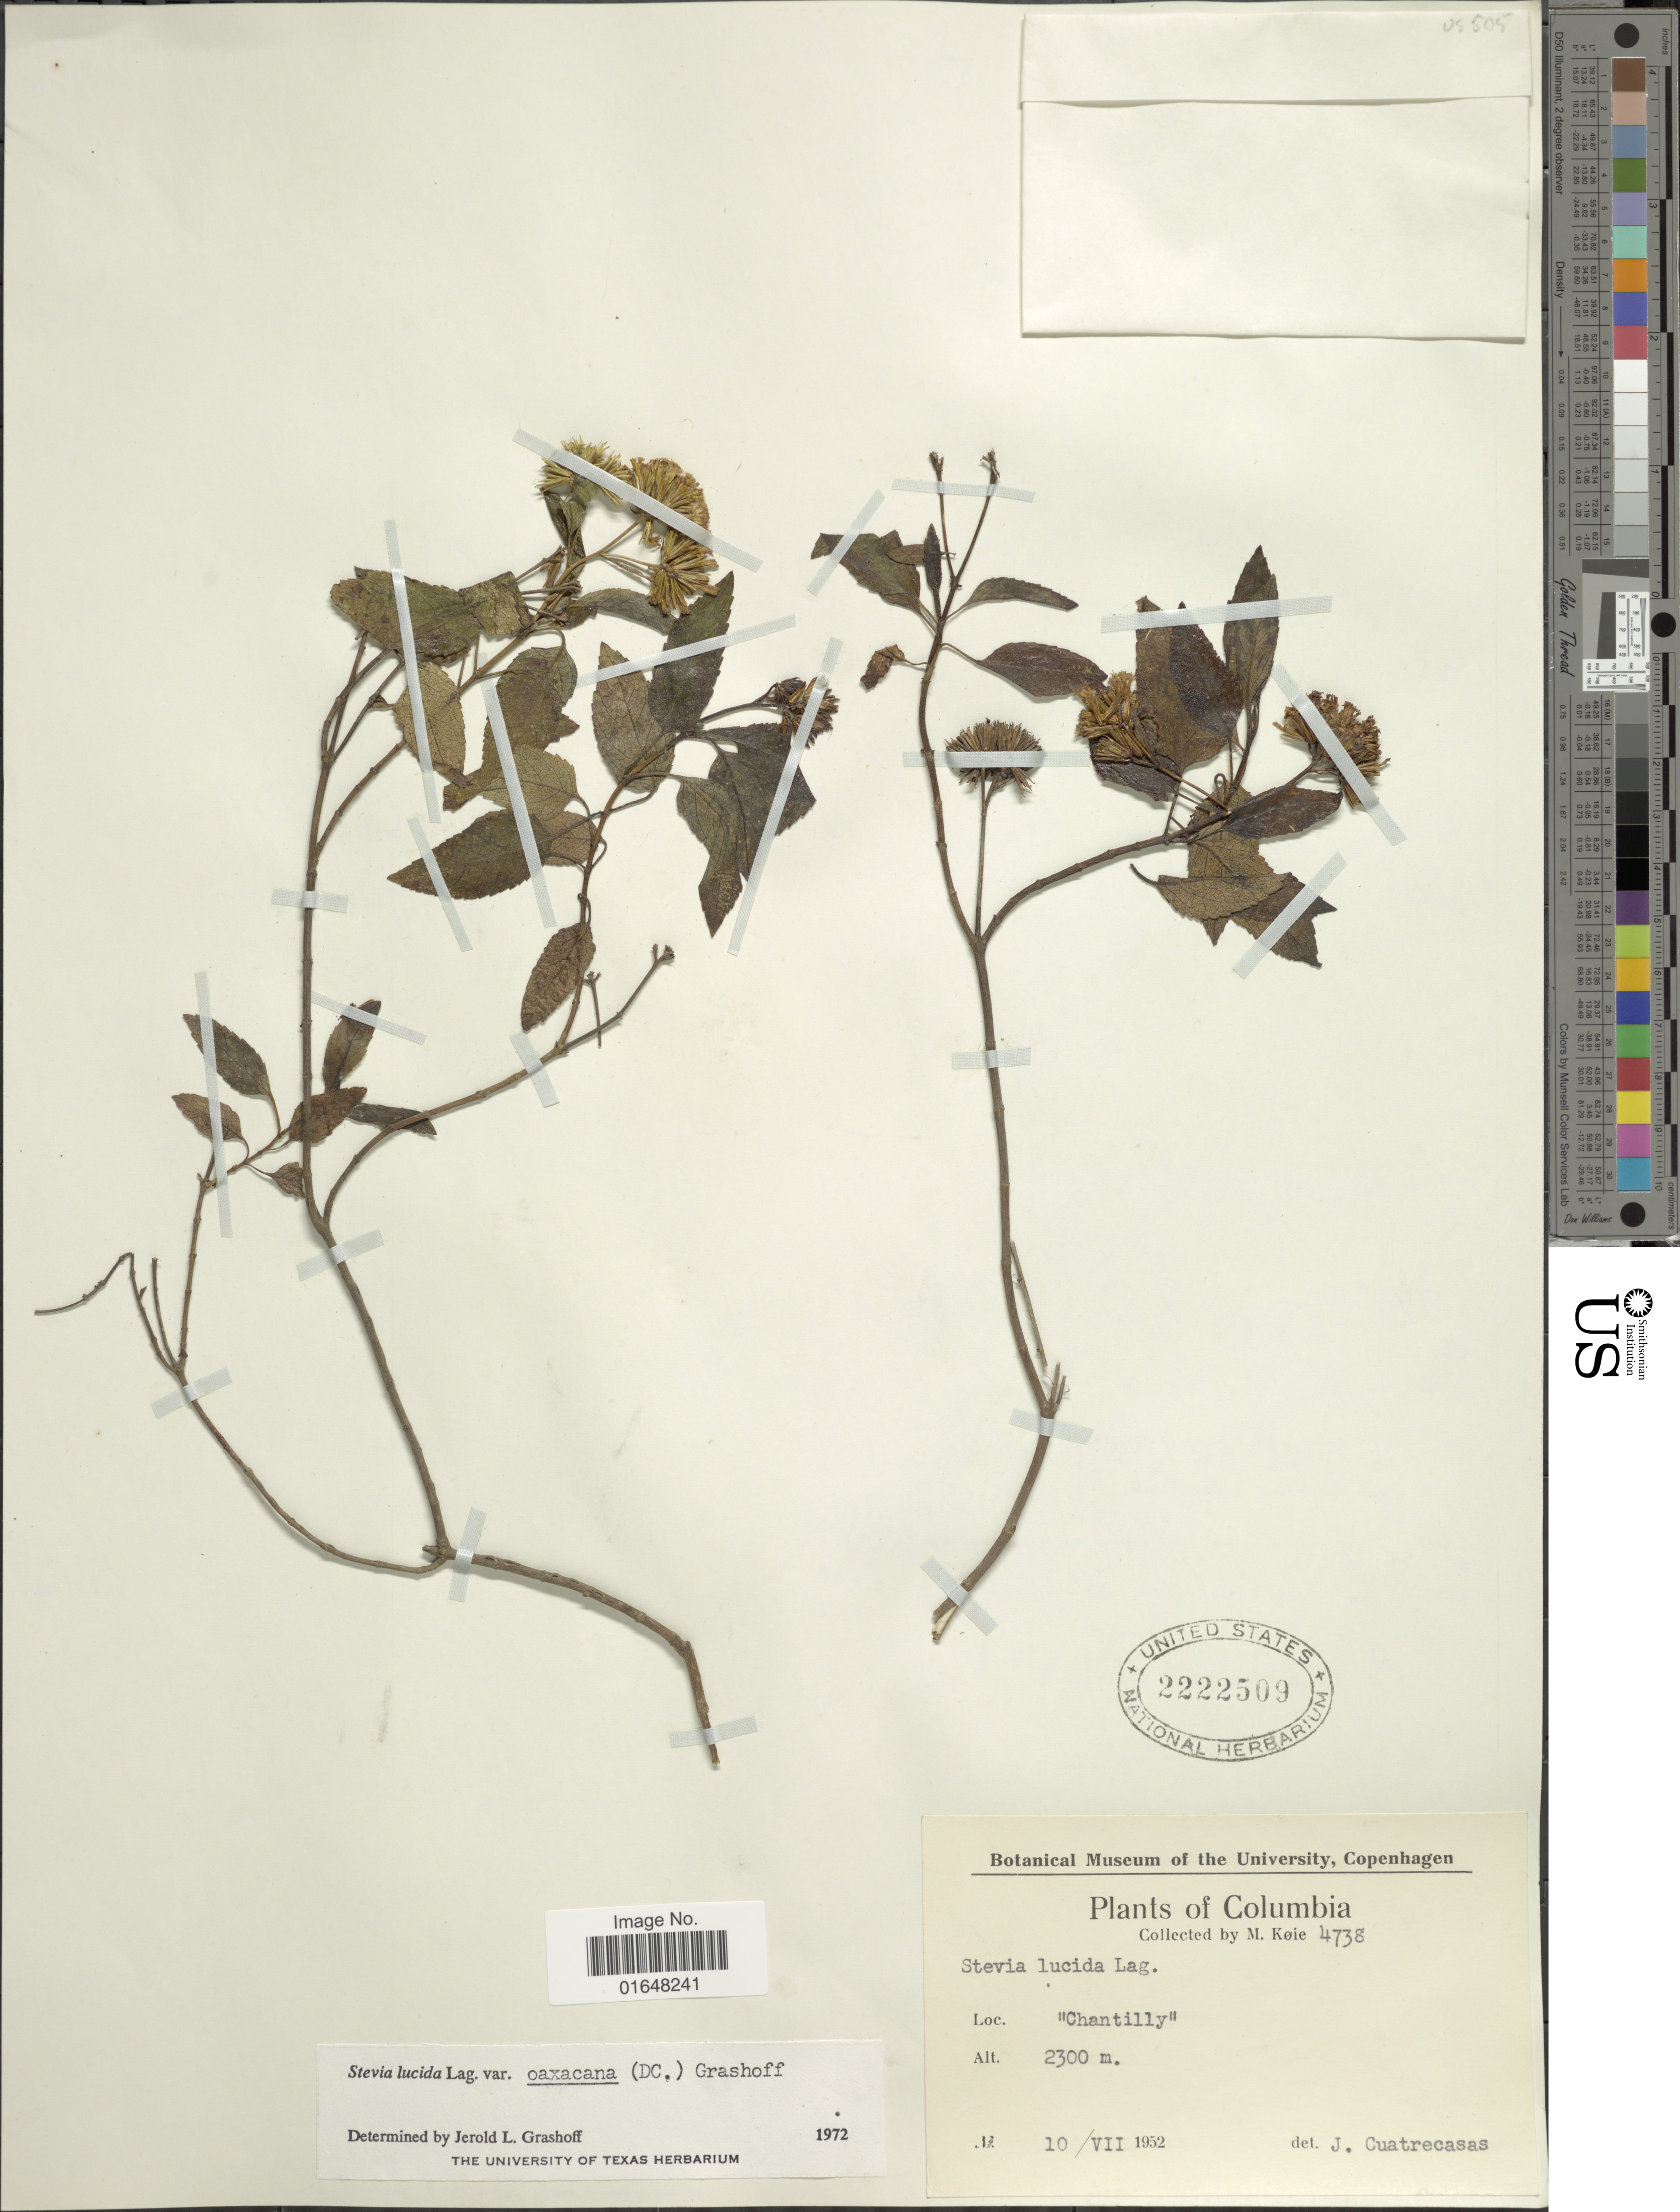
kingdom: Plantae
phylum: Tracheophyta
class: Magnoliopsida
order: Asterales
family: Asteraceae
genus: Stevia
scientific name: Stevia lucida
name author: Lag.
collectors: J. Cuatrecasas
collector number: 4738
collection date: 1952-07-10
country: Colombia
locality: Chantilly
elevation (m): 2300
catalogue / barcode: US 2222509